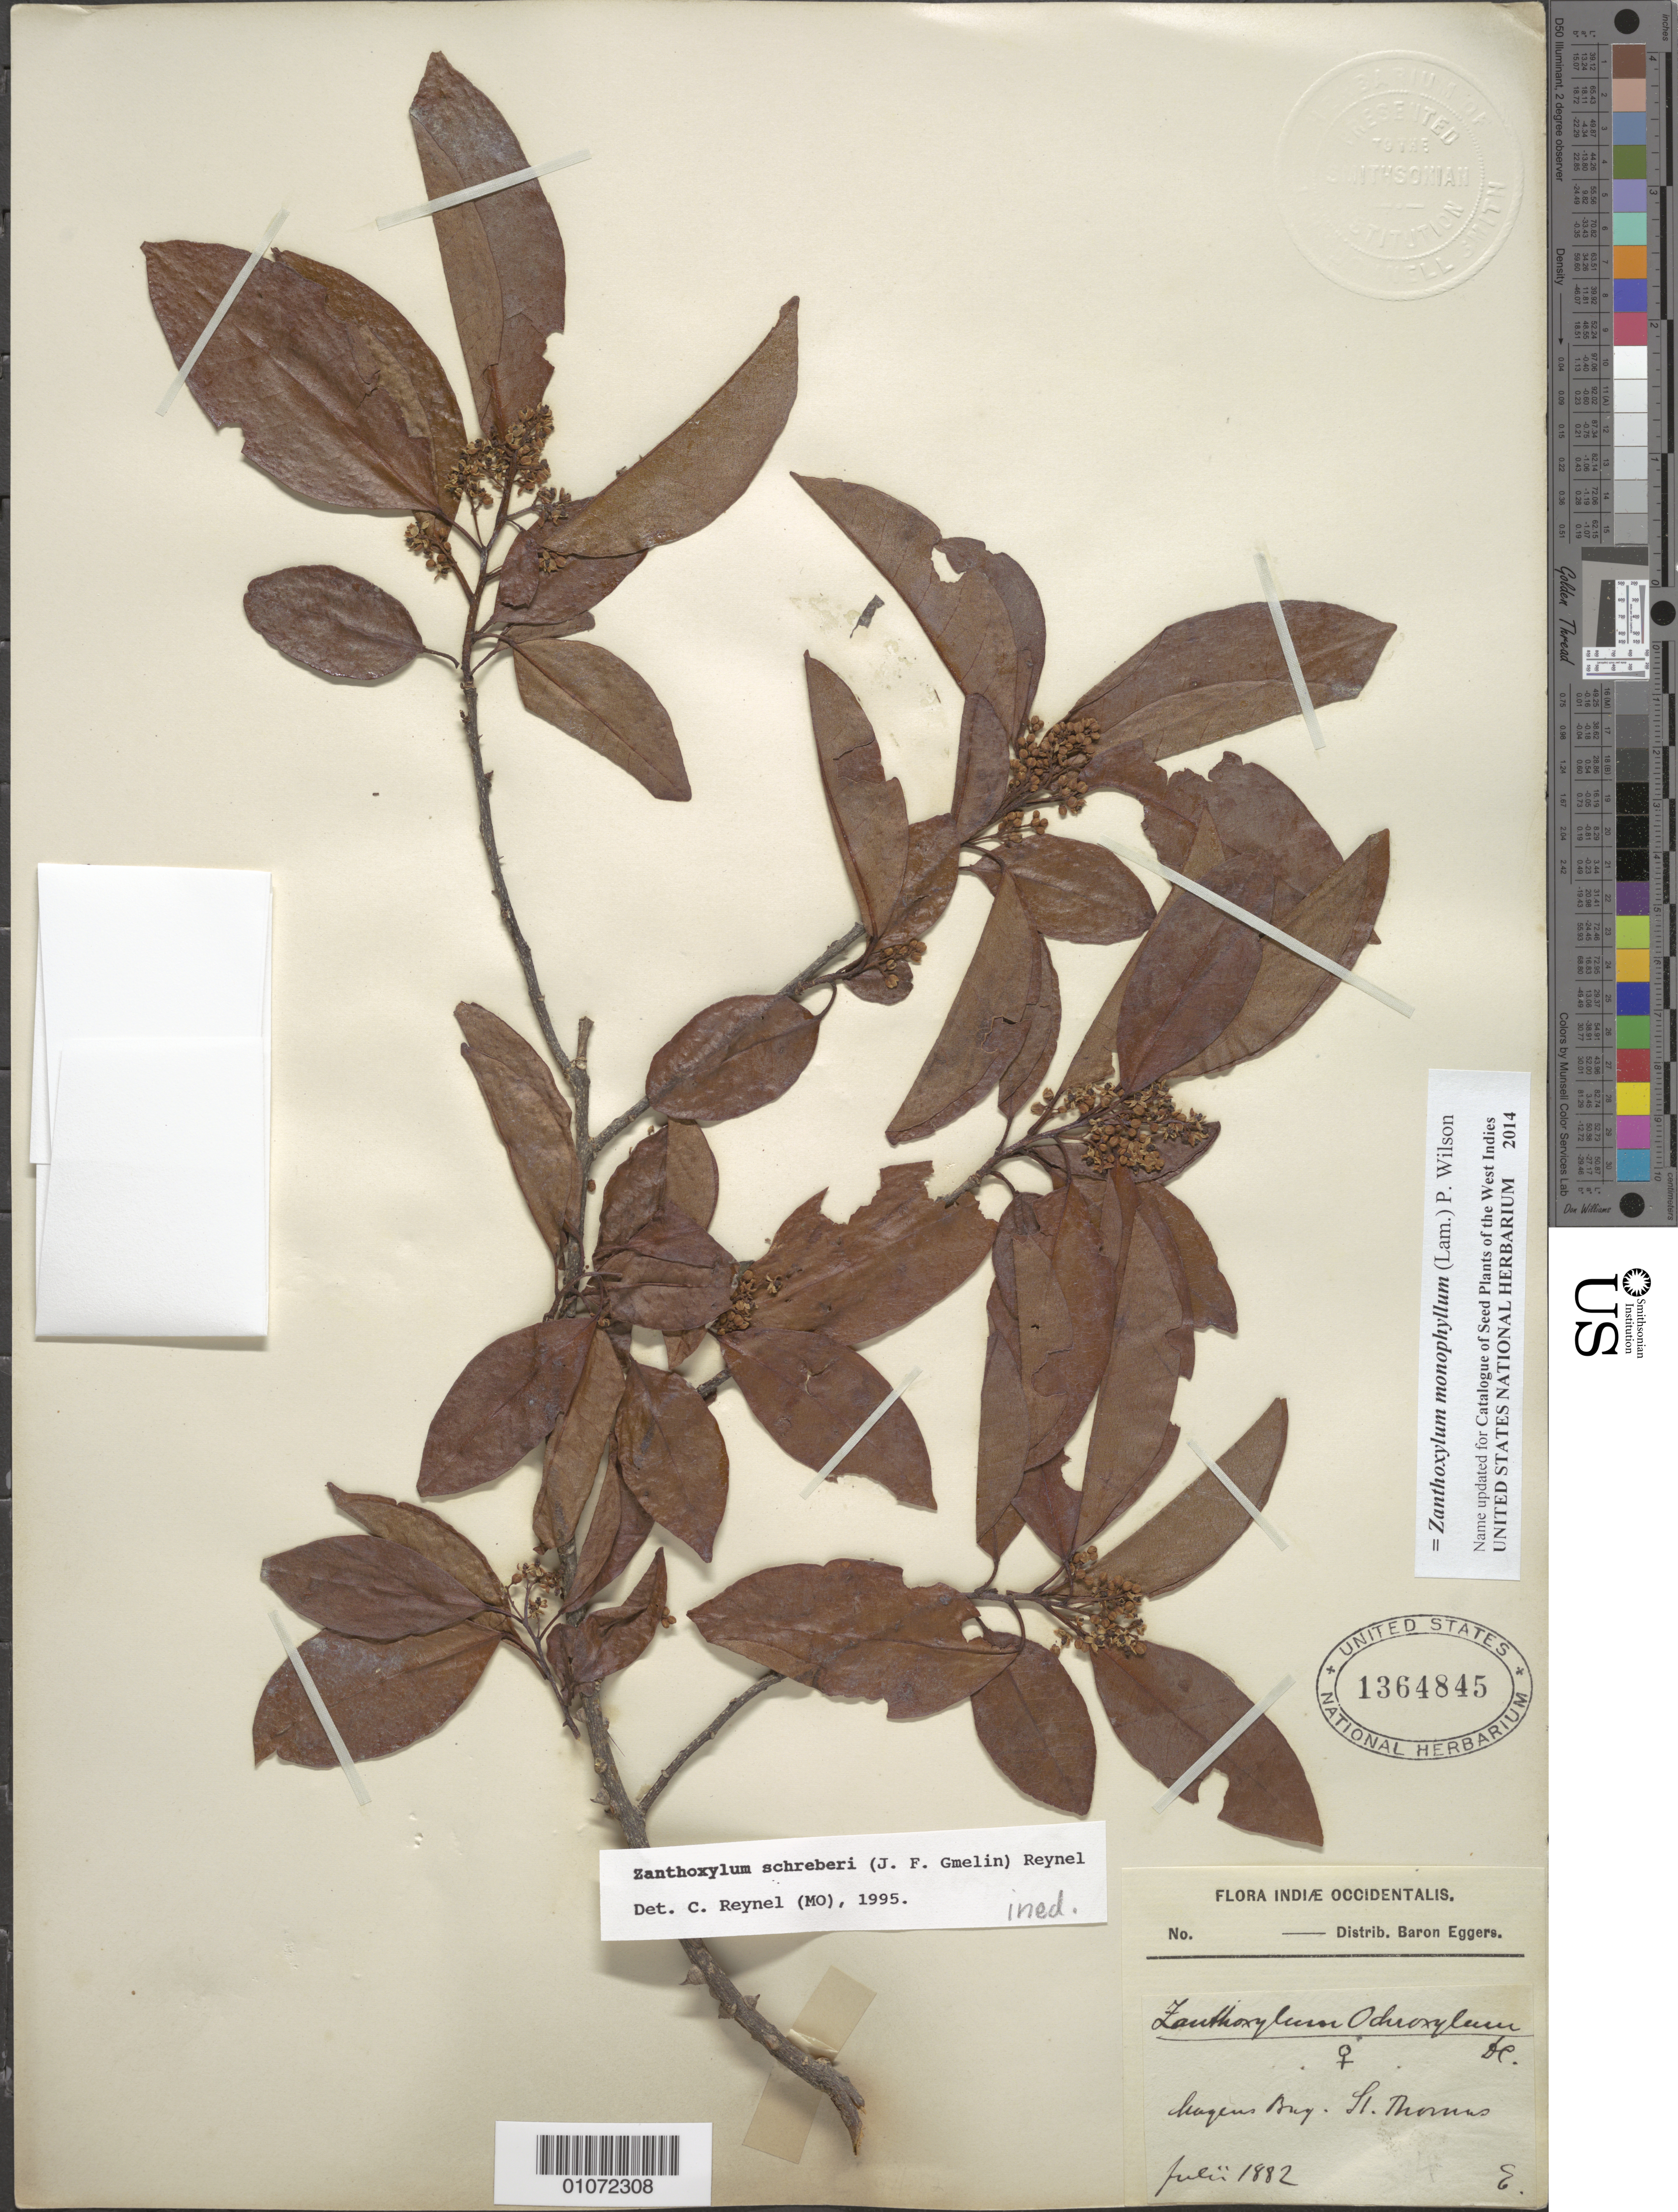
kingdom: Plantae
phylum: Tracheophyta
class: Magnoliopsida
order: Sapindales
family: Rutaceae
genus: Zanthoxylum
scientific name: Zanthoxylum monophyllum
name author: (Lam.) P. Wilson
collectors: C. Reynel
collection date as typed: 1995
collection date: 1995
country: U.S. Virgin Islands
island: St. Thomas I.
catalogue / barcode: US 1364845